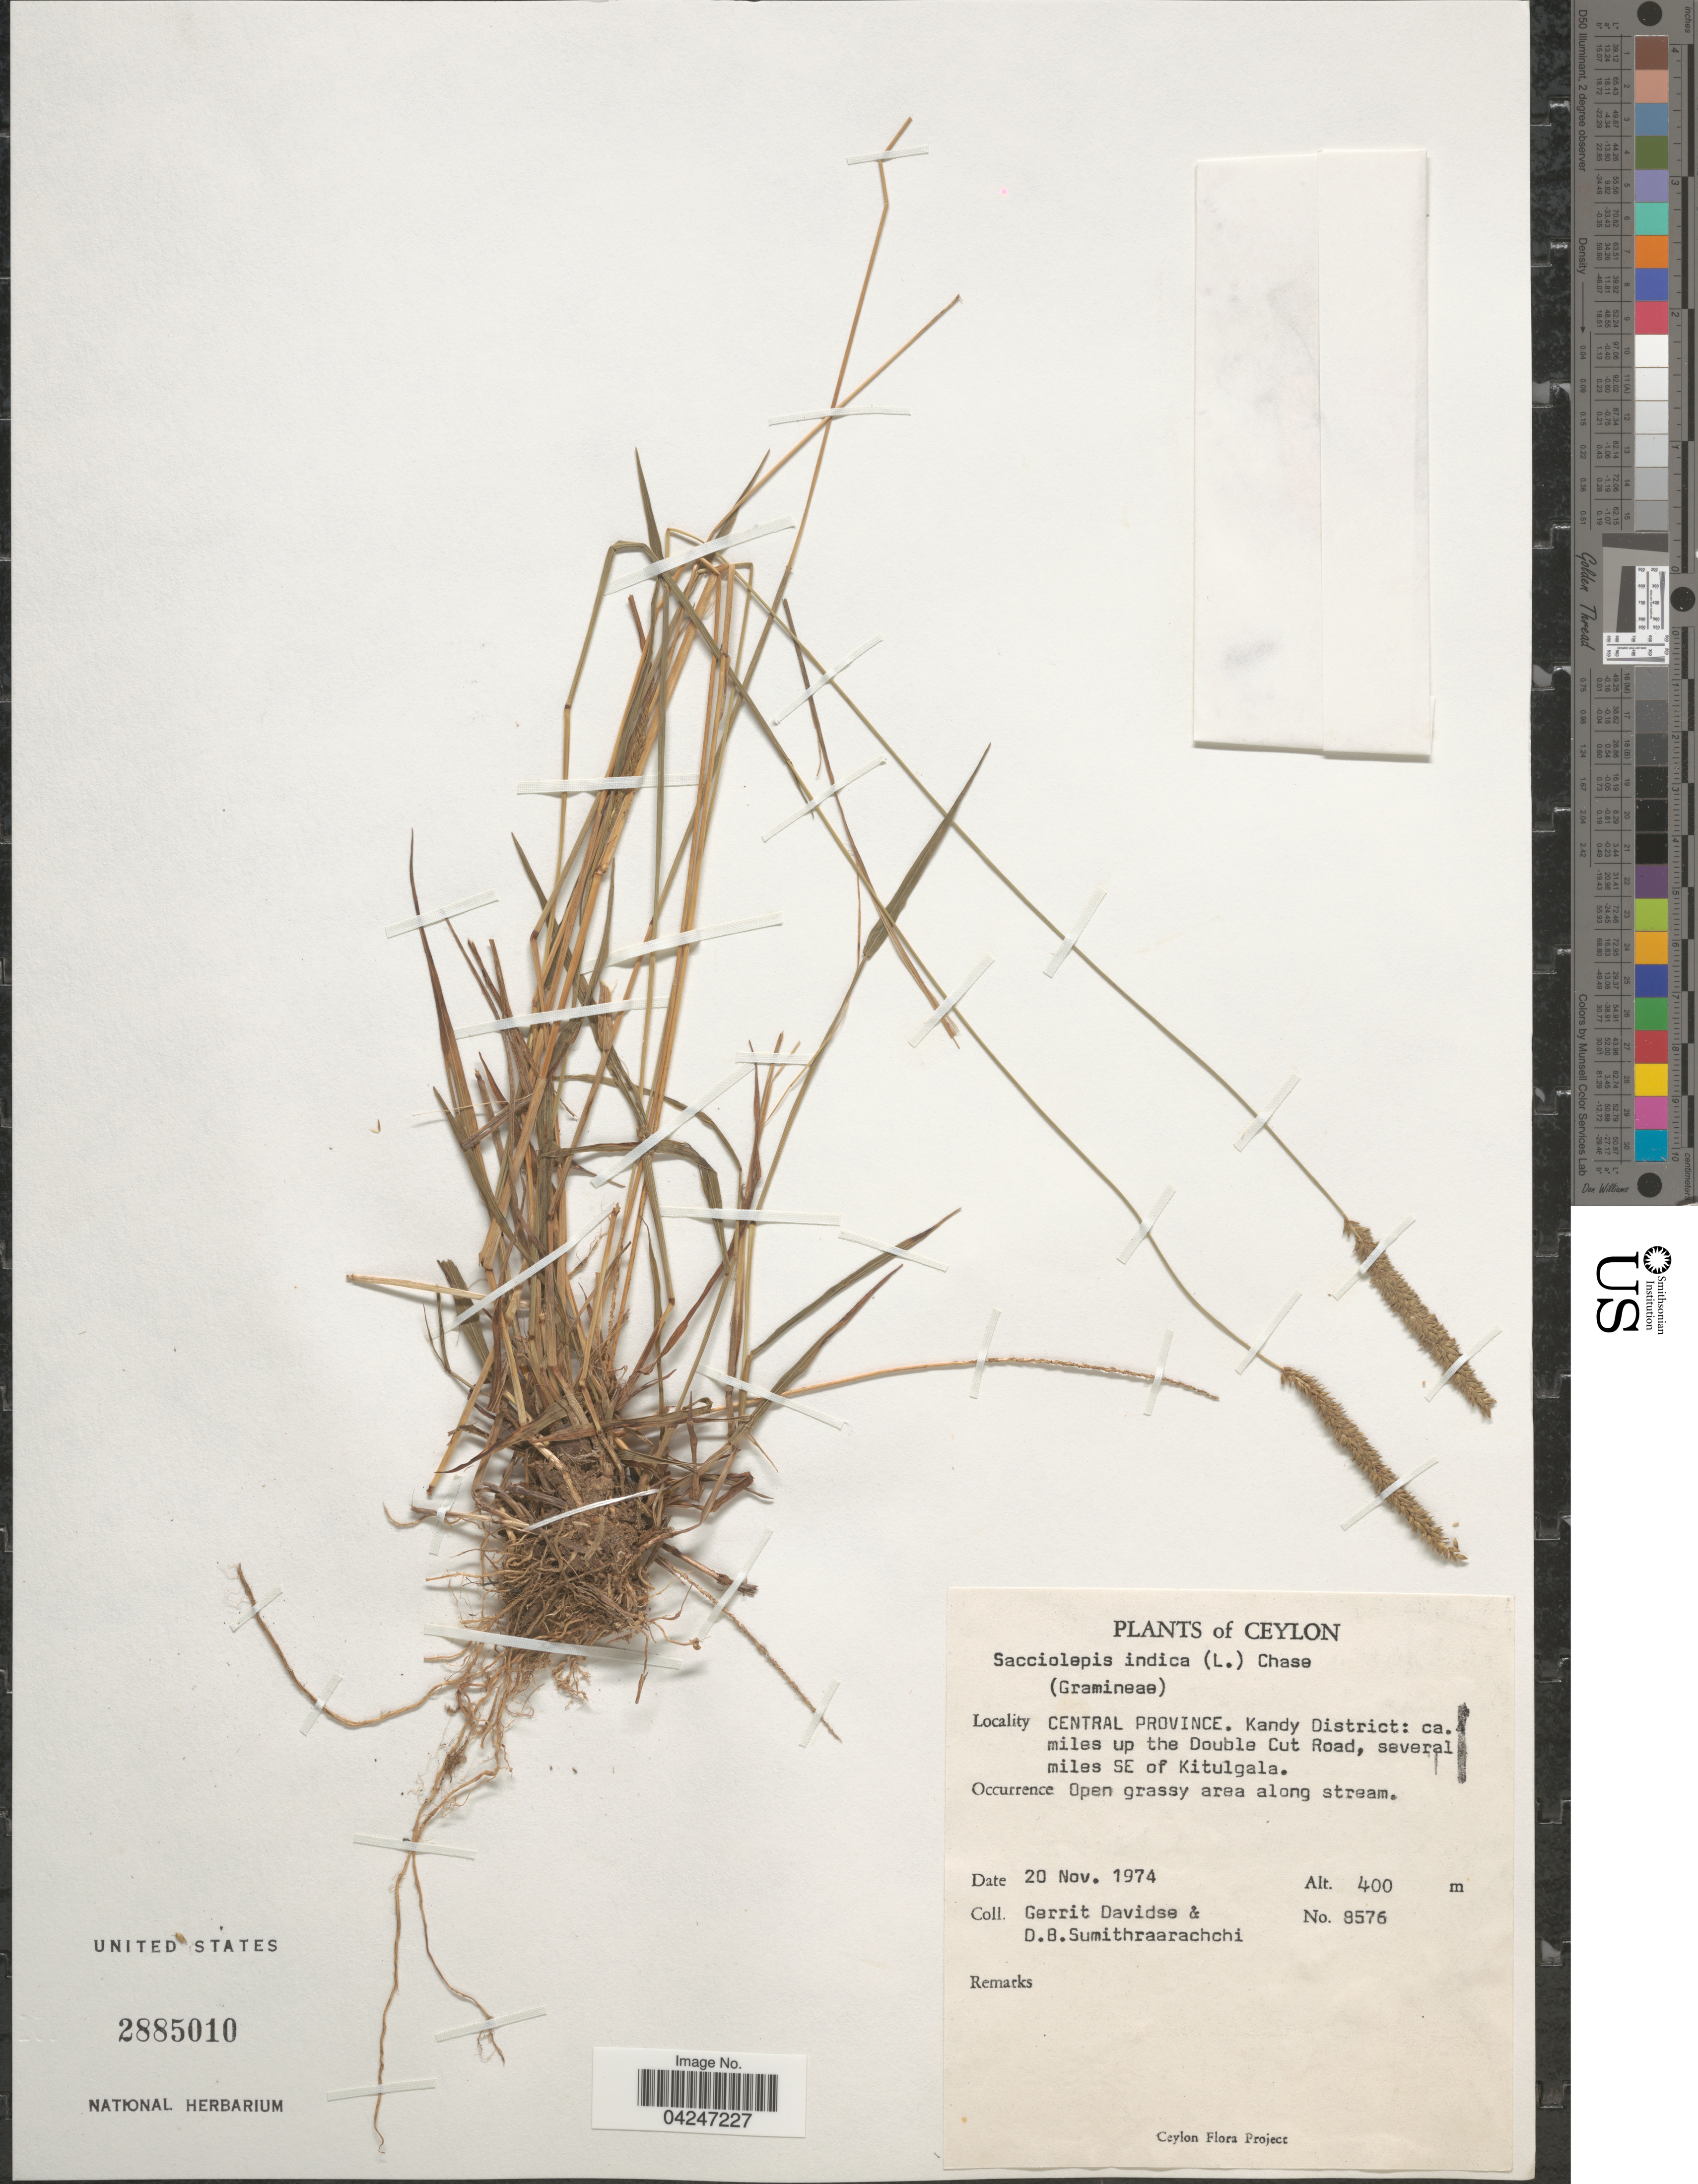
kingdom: Plantae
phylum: Tracheophyta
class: Liliopsida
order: Poales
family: Poaceae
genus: Sacciolepis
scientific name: Sacciolepis indica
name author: (L.) Chase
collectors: G. Davidse & D. B. Sumithraarachchi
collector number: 8576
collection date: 1974-11-20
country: Sri Lanka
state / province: Central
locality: Ceylon. Kandy District: ca. 4 miles up the Double Cut Road, several miles SE of Kitulgala.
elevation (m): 400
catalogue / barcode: US 2885010